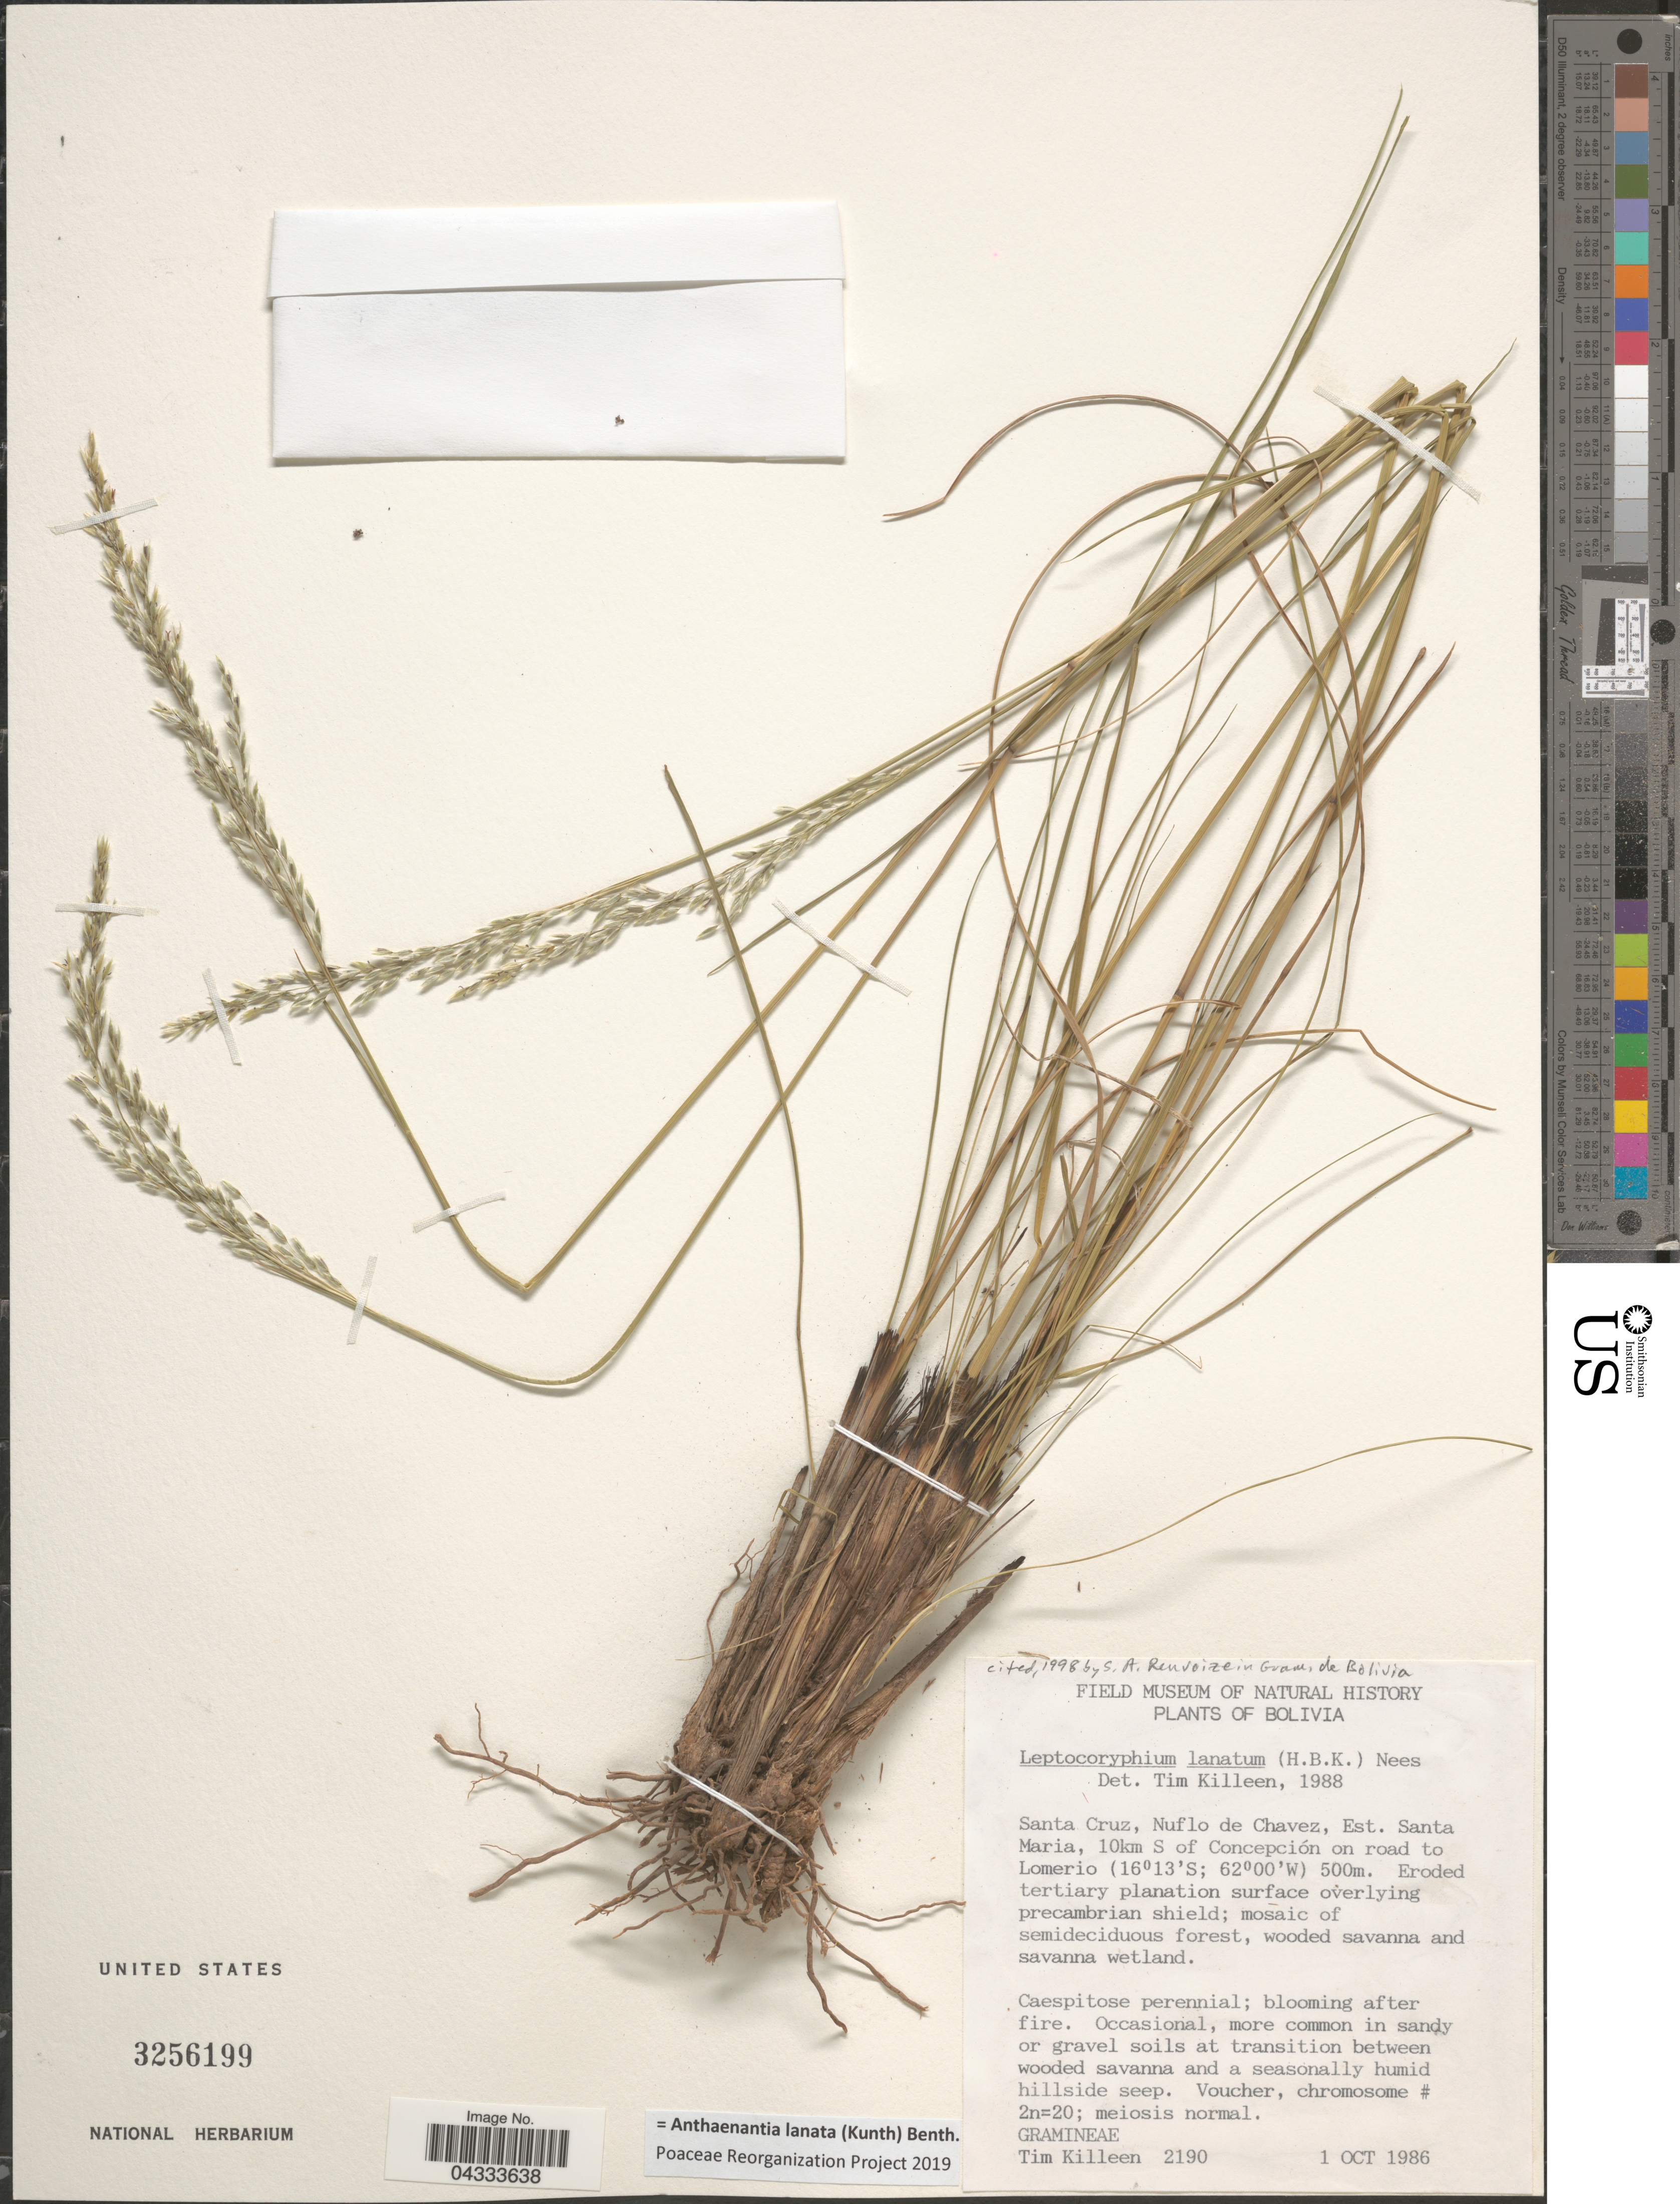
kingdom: Plantae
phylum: Tracheophyta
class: Liliopsida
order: Poales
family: Poaceae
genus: Anthaenantia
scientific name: Anthaenantia lanata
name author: (Kunth) Benth.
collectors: T. J. Killeen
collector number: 2190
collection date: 1986-10-01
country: Bolivia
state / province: Santa Cruz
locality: Nuflo de Chavez, Est. Santa Maria, 10km S of Concepción on road to Lomerio.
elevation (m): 500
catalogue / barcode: US 3256199